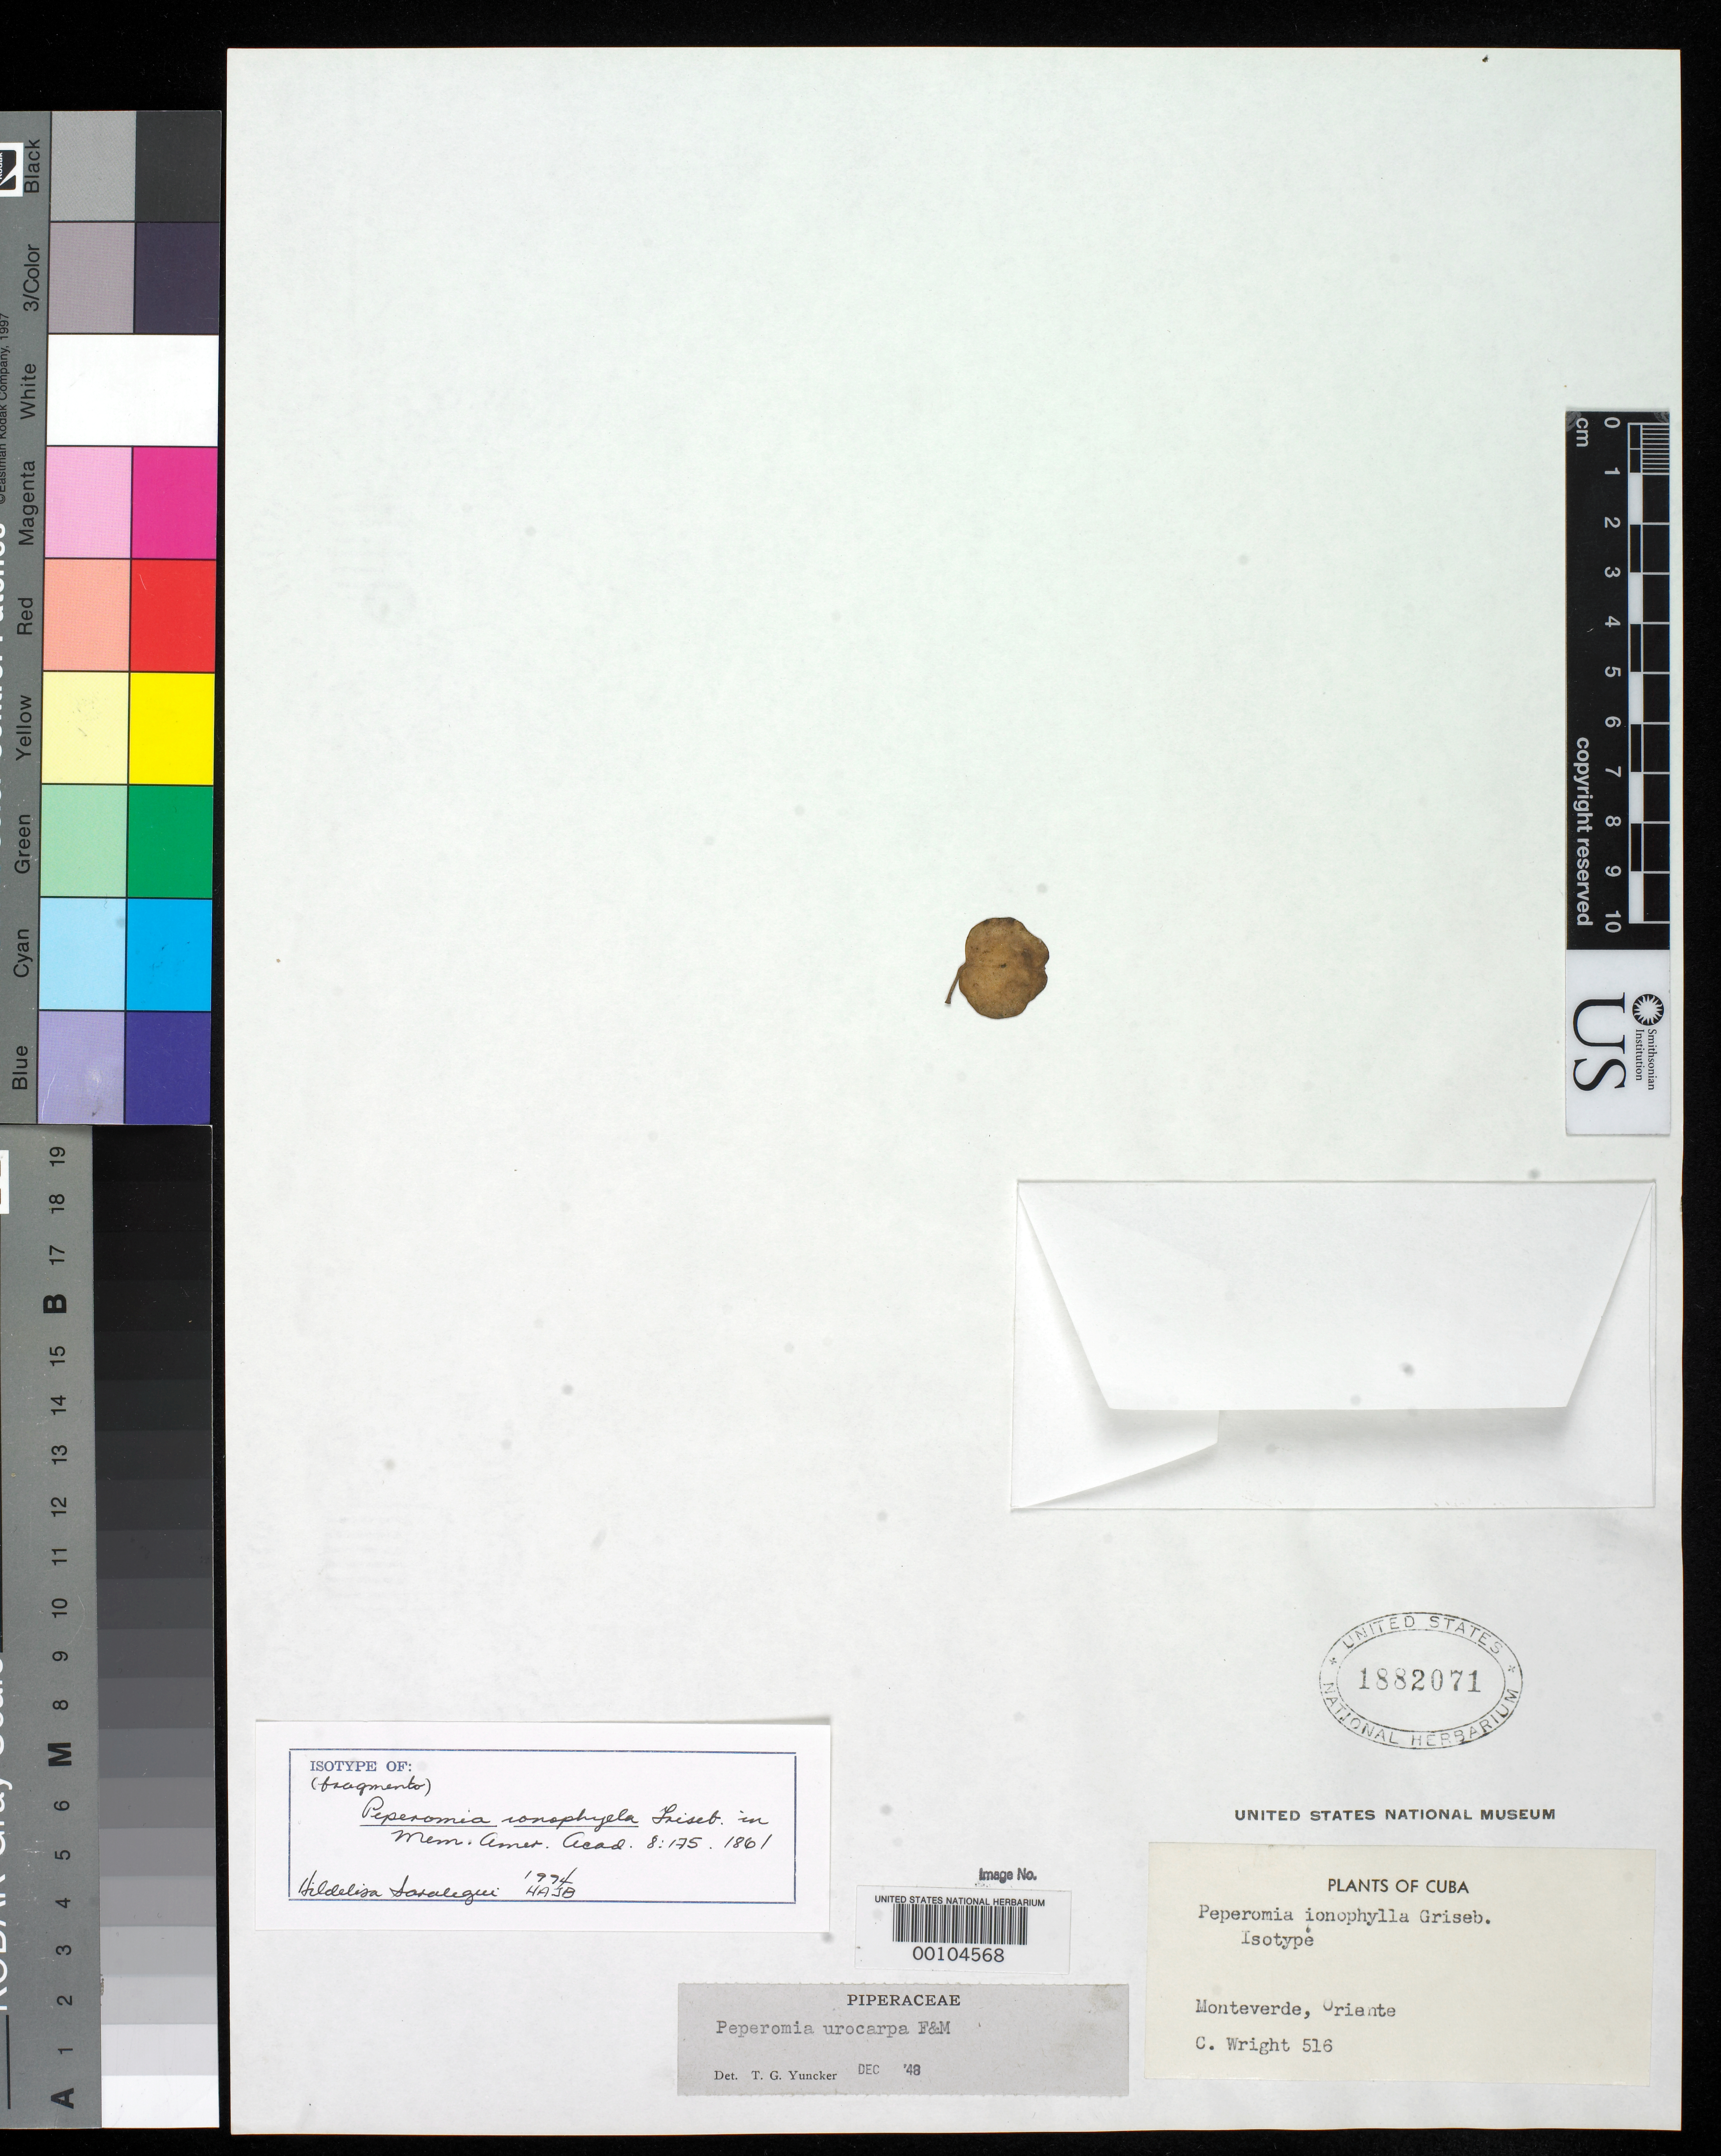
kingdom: Plantae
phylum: Tracheophyta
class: Magnoliopsida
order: Piperales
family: Piperaceae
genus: Peperomia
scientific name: Peperomia ionophylla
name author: Griseb.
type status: Type Fragment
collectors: C. Wright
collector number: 516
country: Cuba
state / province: Oriente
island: Greater Antilles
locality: Monteverde.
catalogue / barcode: US 1882071